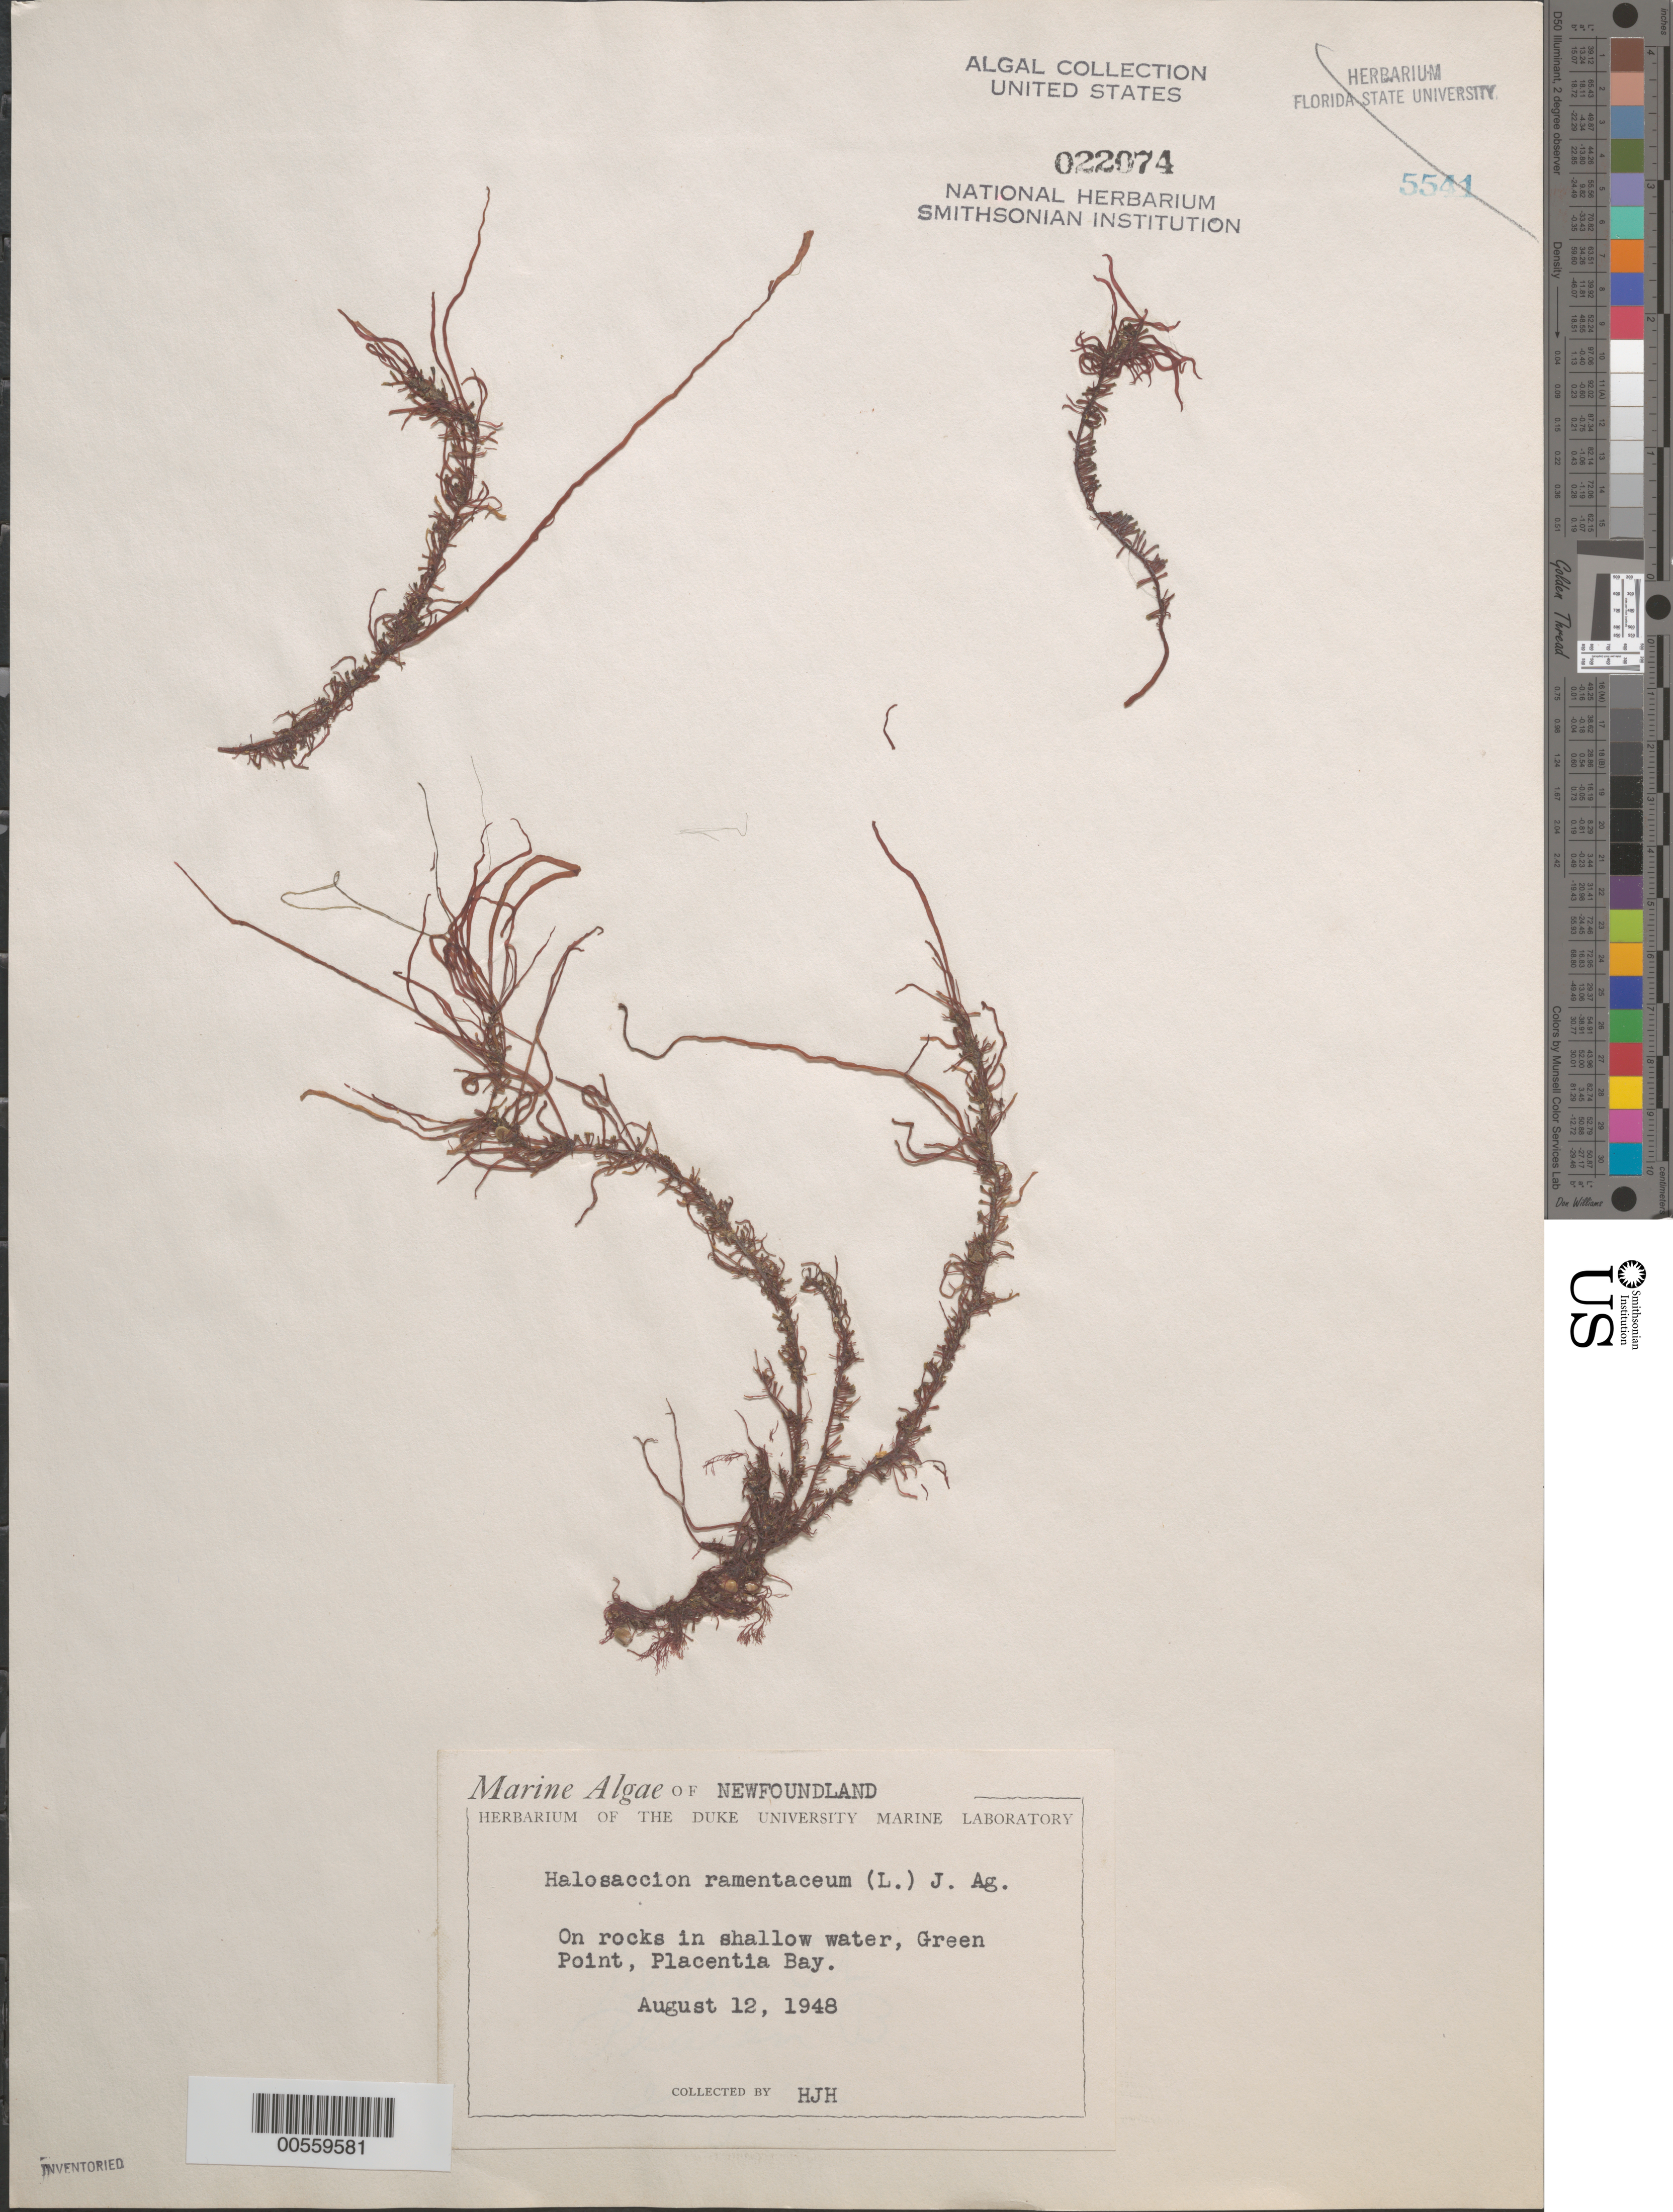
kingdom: Plantae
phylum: Rhodophyta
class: Florideophyceae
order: Palmariales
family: Palmariaceae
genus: Devaleraea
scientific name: Devaleraea ramentacea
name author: (L.) Guiry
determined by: Algae name updating Project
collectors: H. J. Humm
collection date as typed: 12 Aug 1948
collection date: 1948-08-12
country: Canada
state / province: Newfoundland and Labrador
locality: Green Point, Placentia Bay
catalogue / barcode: US 22074